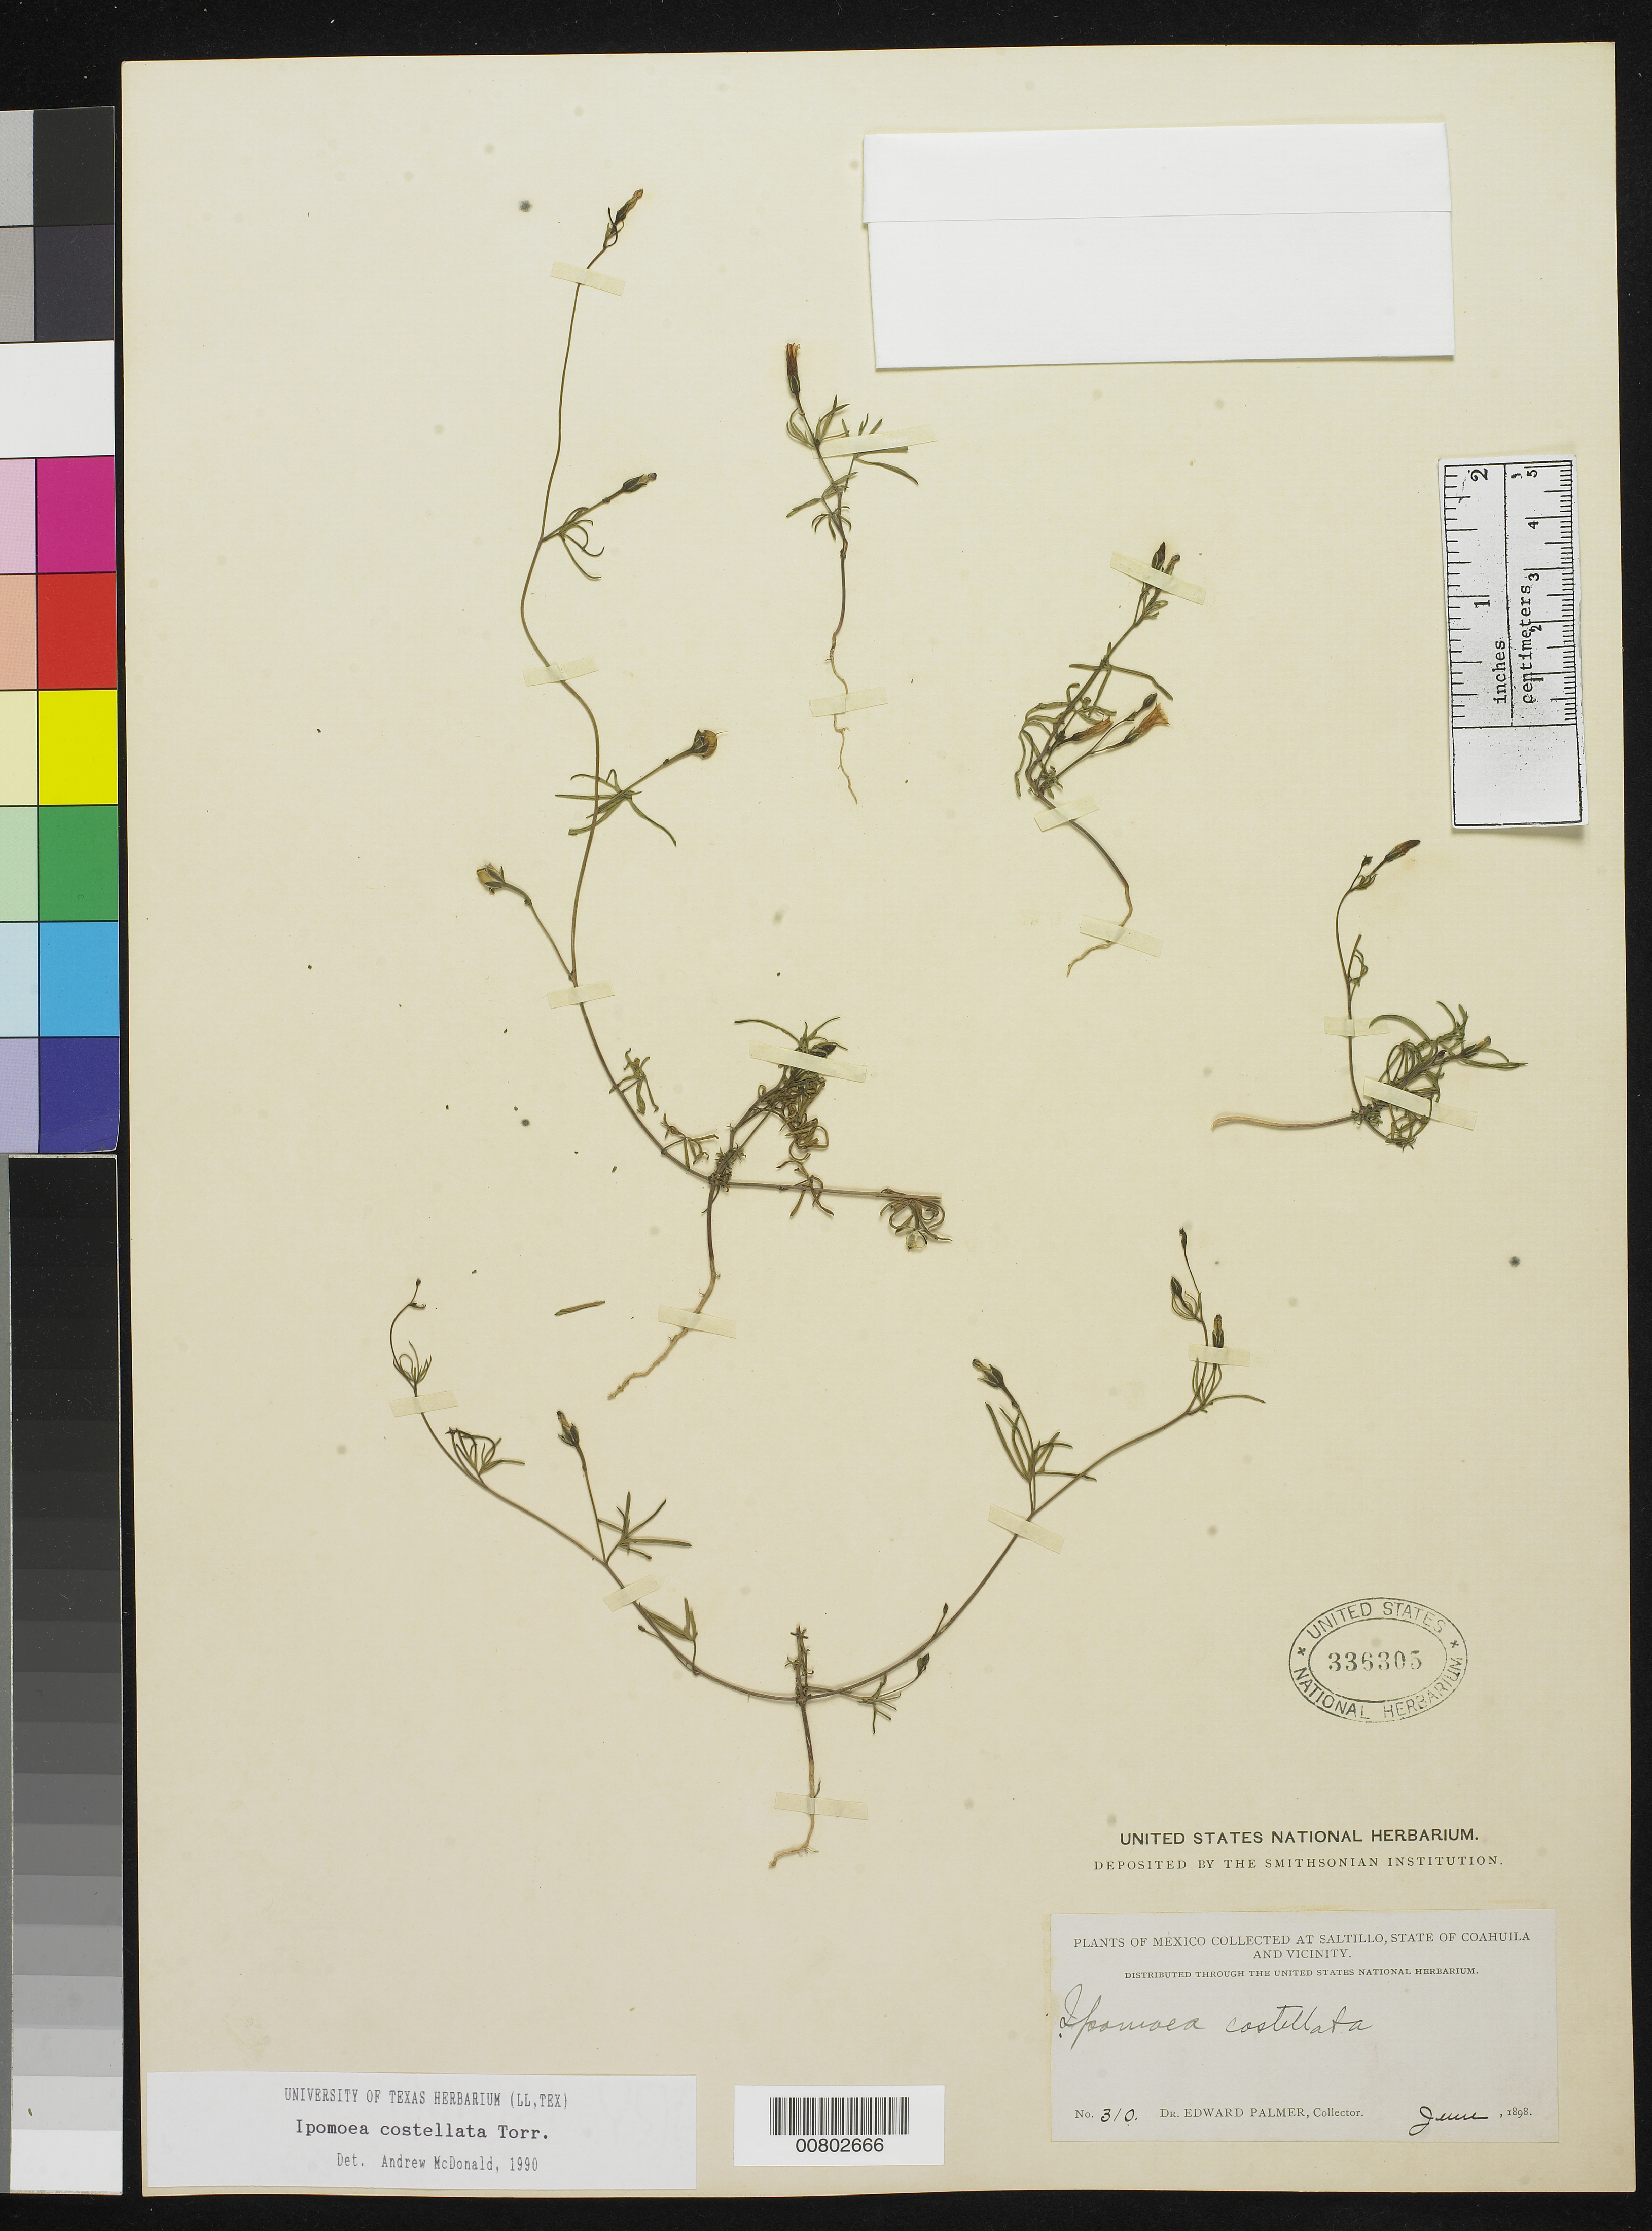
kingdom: Plantae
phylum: Tracheophyta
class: Magnoliopsida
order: Solanales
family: Convolvulaceae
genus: Ipomoea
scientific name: Ipomoea costellata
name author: Torr.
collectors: E. Palmer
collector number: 310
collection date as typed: Jun 1898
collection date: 1898-06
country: Mexico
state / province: Coahuila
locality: Saltillo, Coahuila and vicinity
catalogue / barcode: US 336305